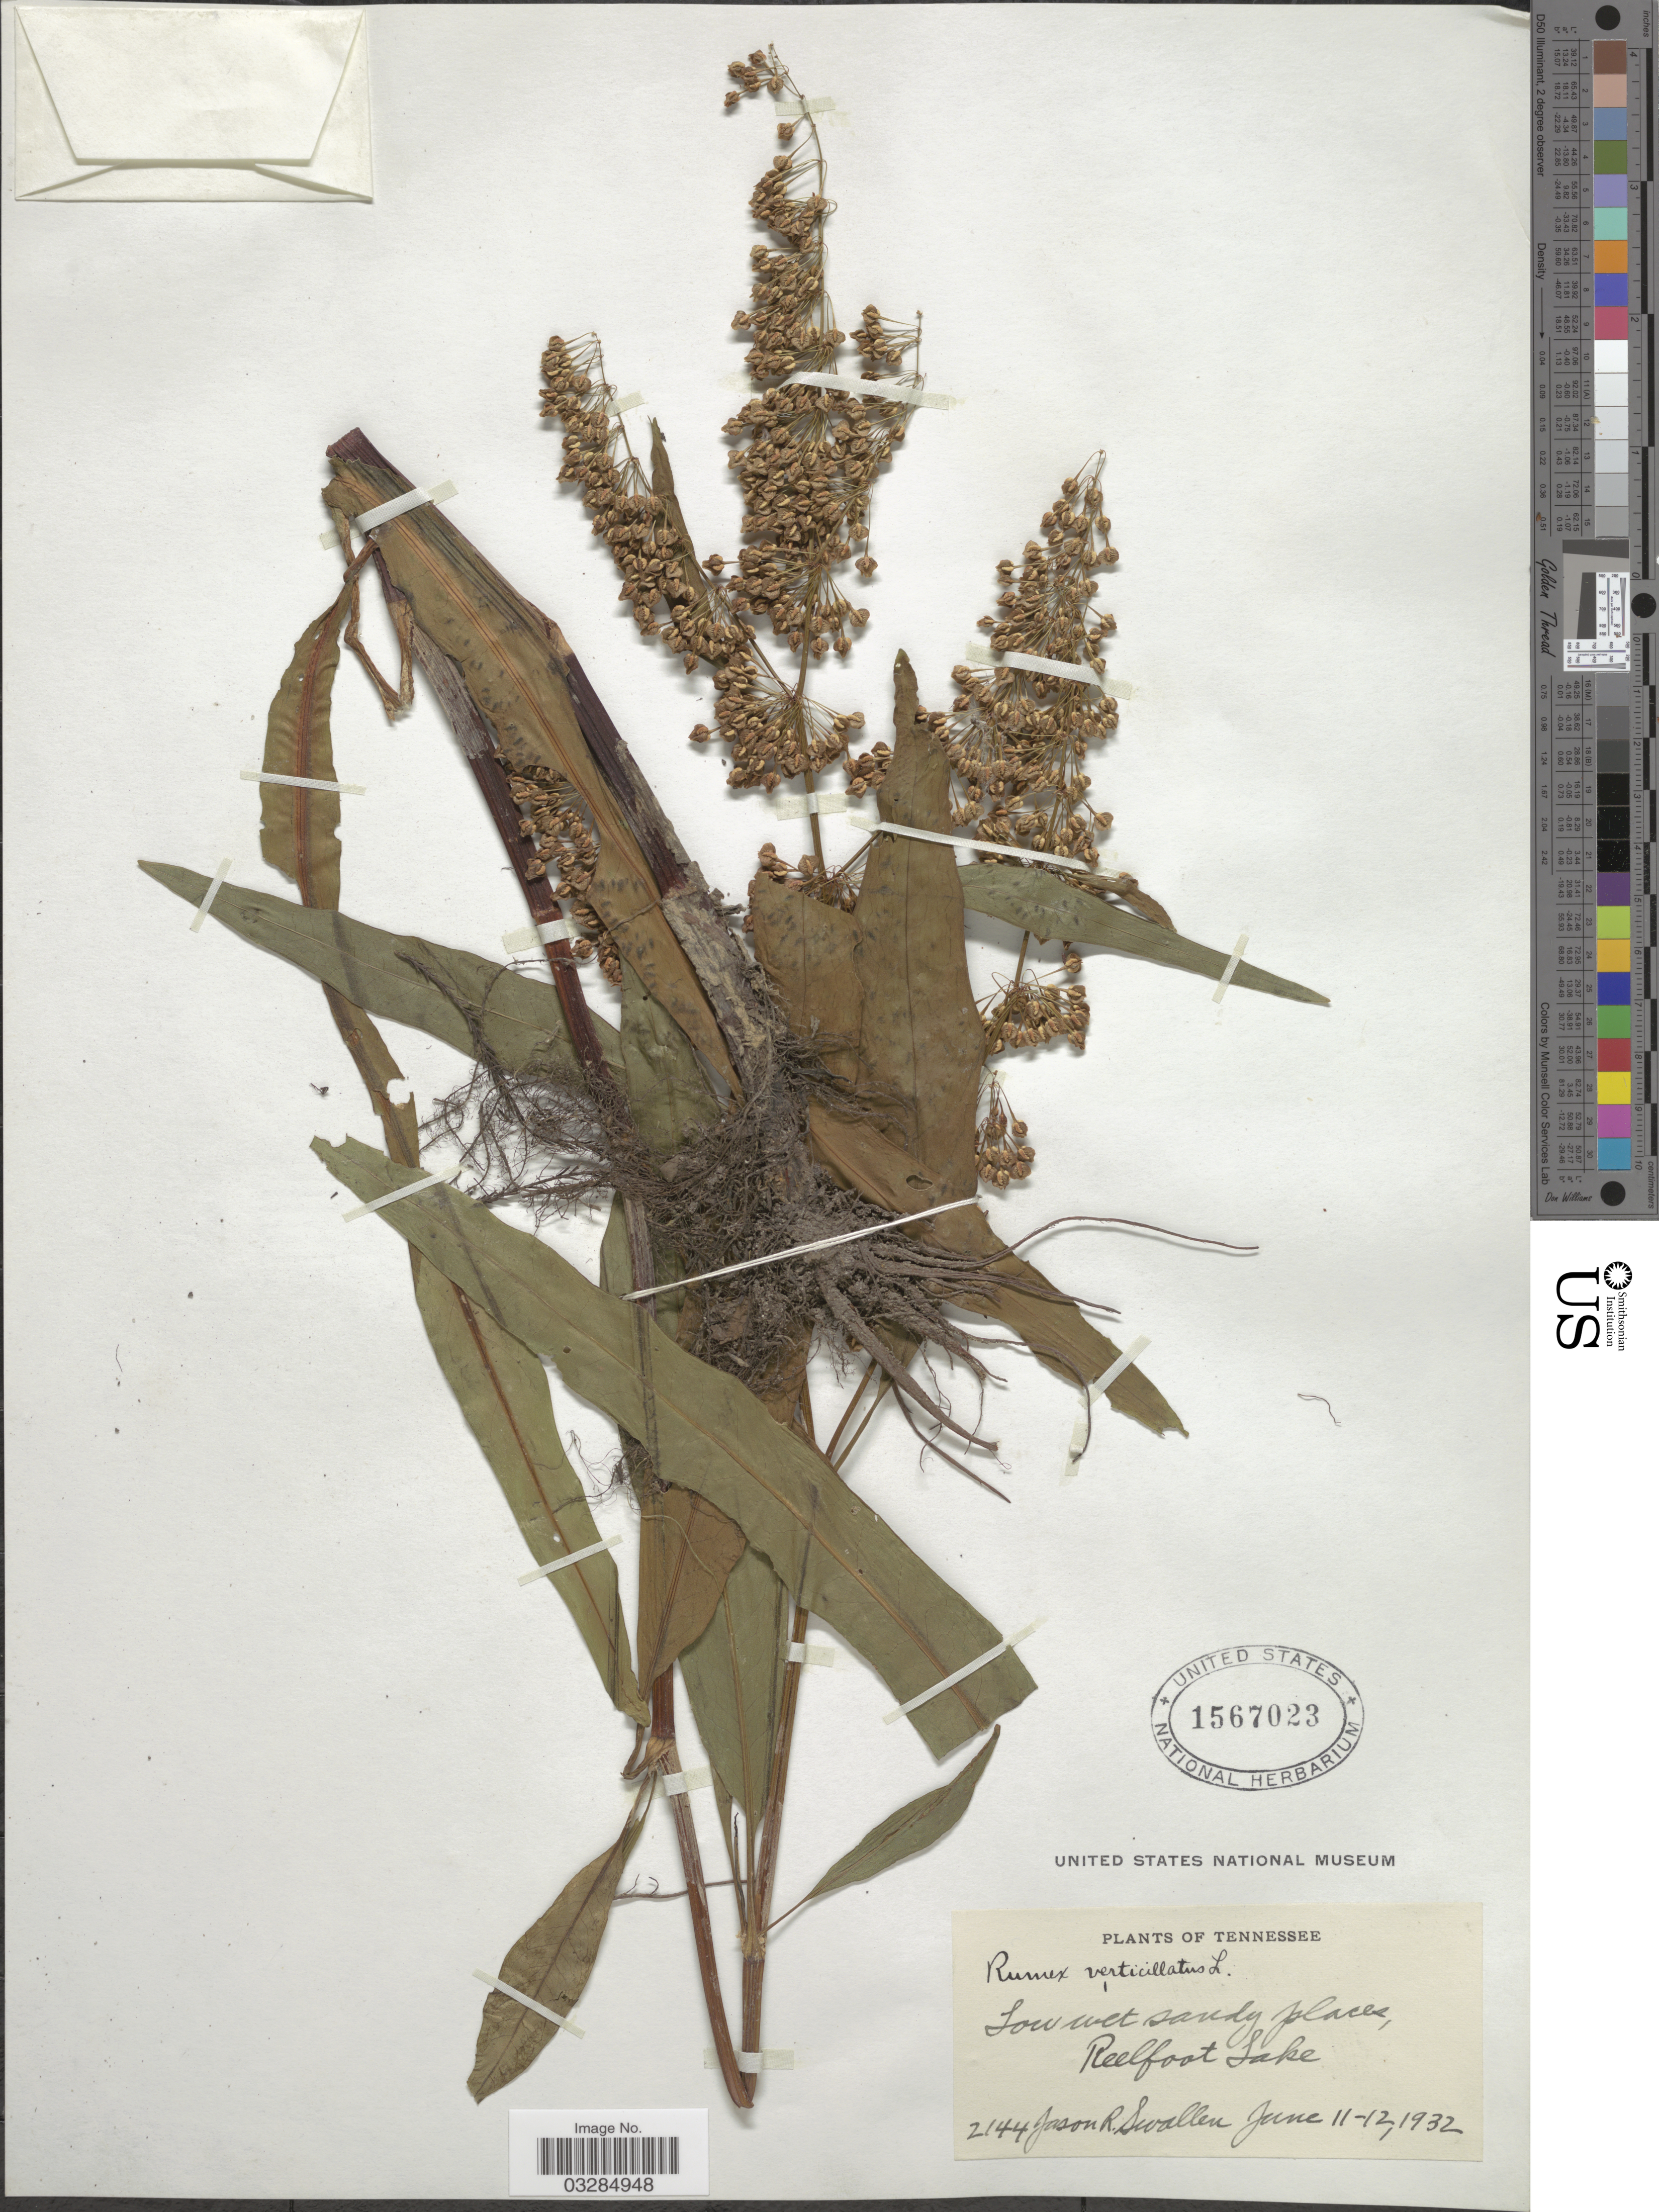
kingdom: Plantae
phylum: Tracheophyta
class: Magnoliopsida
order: Caryophyllales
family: Polygonaceae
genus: Rumex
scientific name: Rumex verticillatus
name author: L.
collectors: J. R. Swallen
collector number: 2144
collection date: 1932-06-11/1932-06-12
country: United States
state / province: Tennessee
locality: Low wet sandy places, Reelfoot Lake.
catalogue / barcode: US 1567023